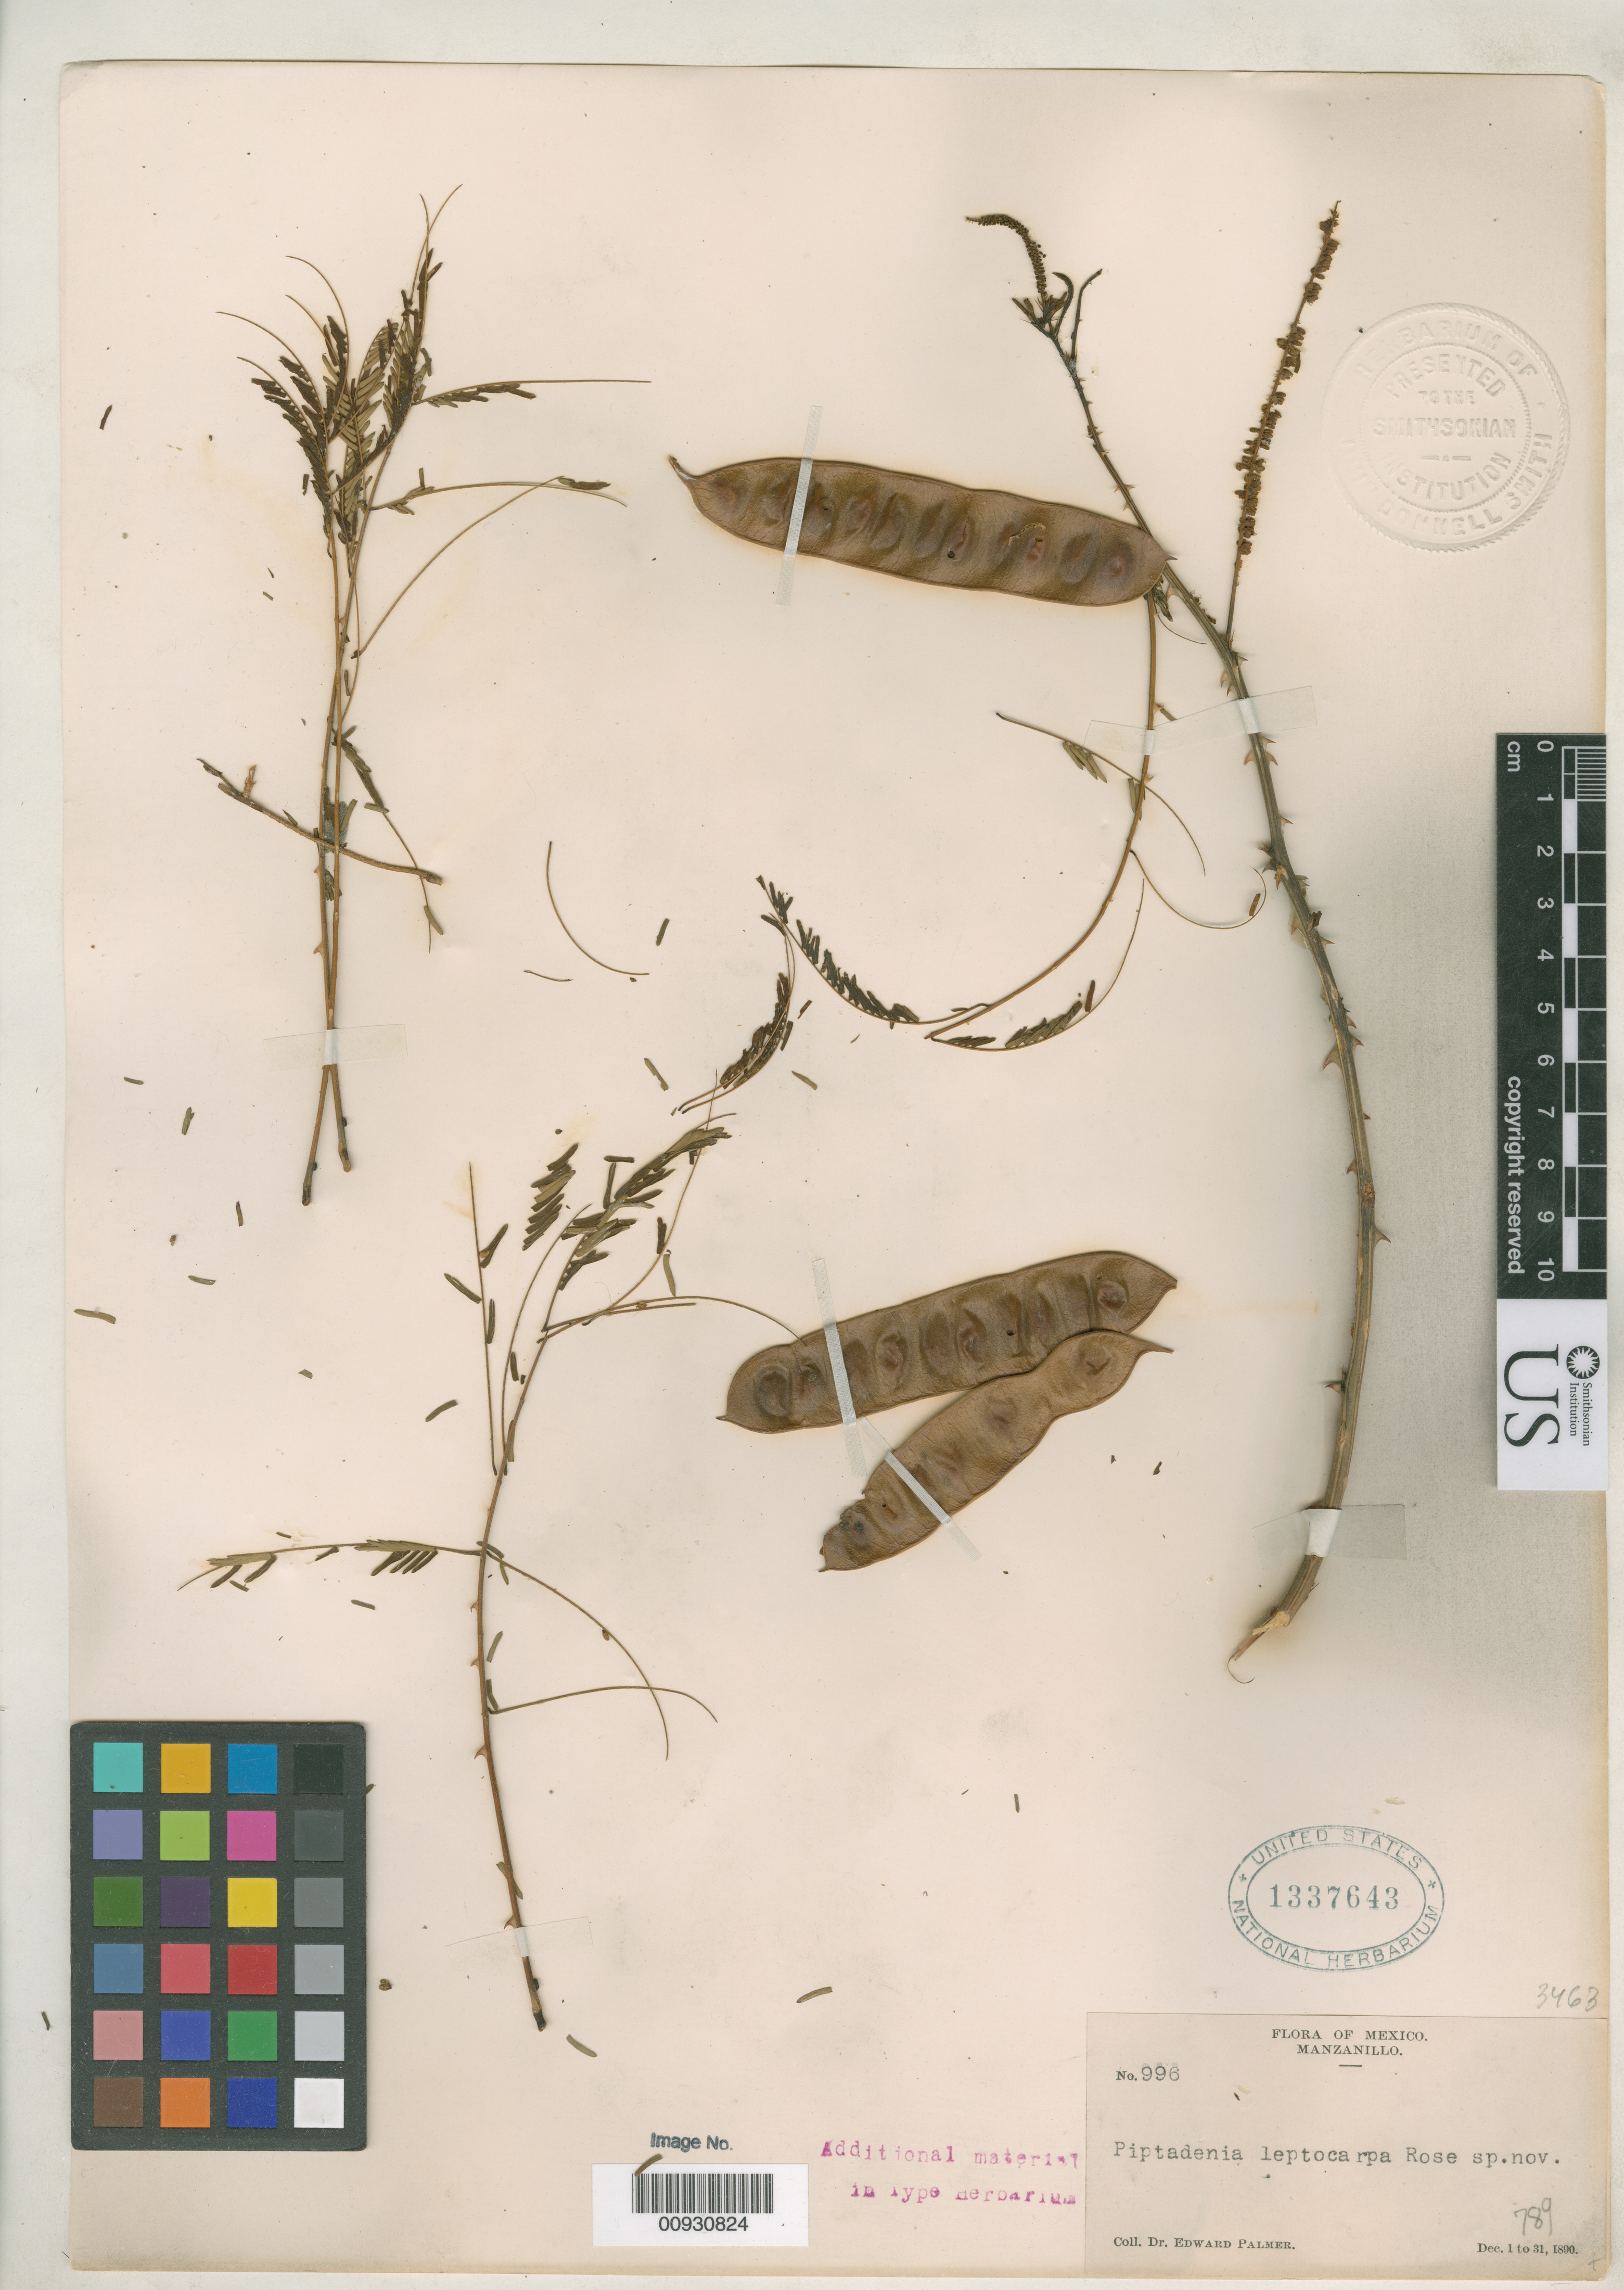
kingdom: Plantae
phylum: Tracheophyta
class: Magnoliopsida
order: Fabales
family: Fabaceae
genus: Piptadenia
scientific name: Piptadenia leptocarpa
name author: Rose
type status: Isotype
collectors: E. Palmer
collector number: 996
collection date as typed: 01 Dec 1890 to 31 Dec 1890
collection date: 1890-12-01/1890-12-31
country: Mexico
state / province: Colima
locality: Manzanillo.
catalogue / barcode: US 1337643